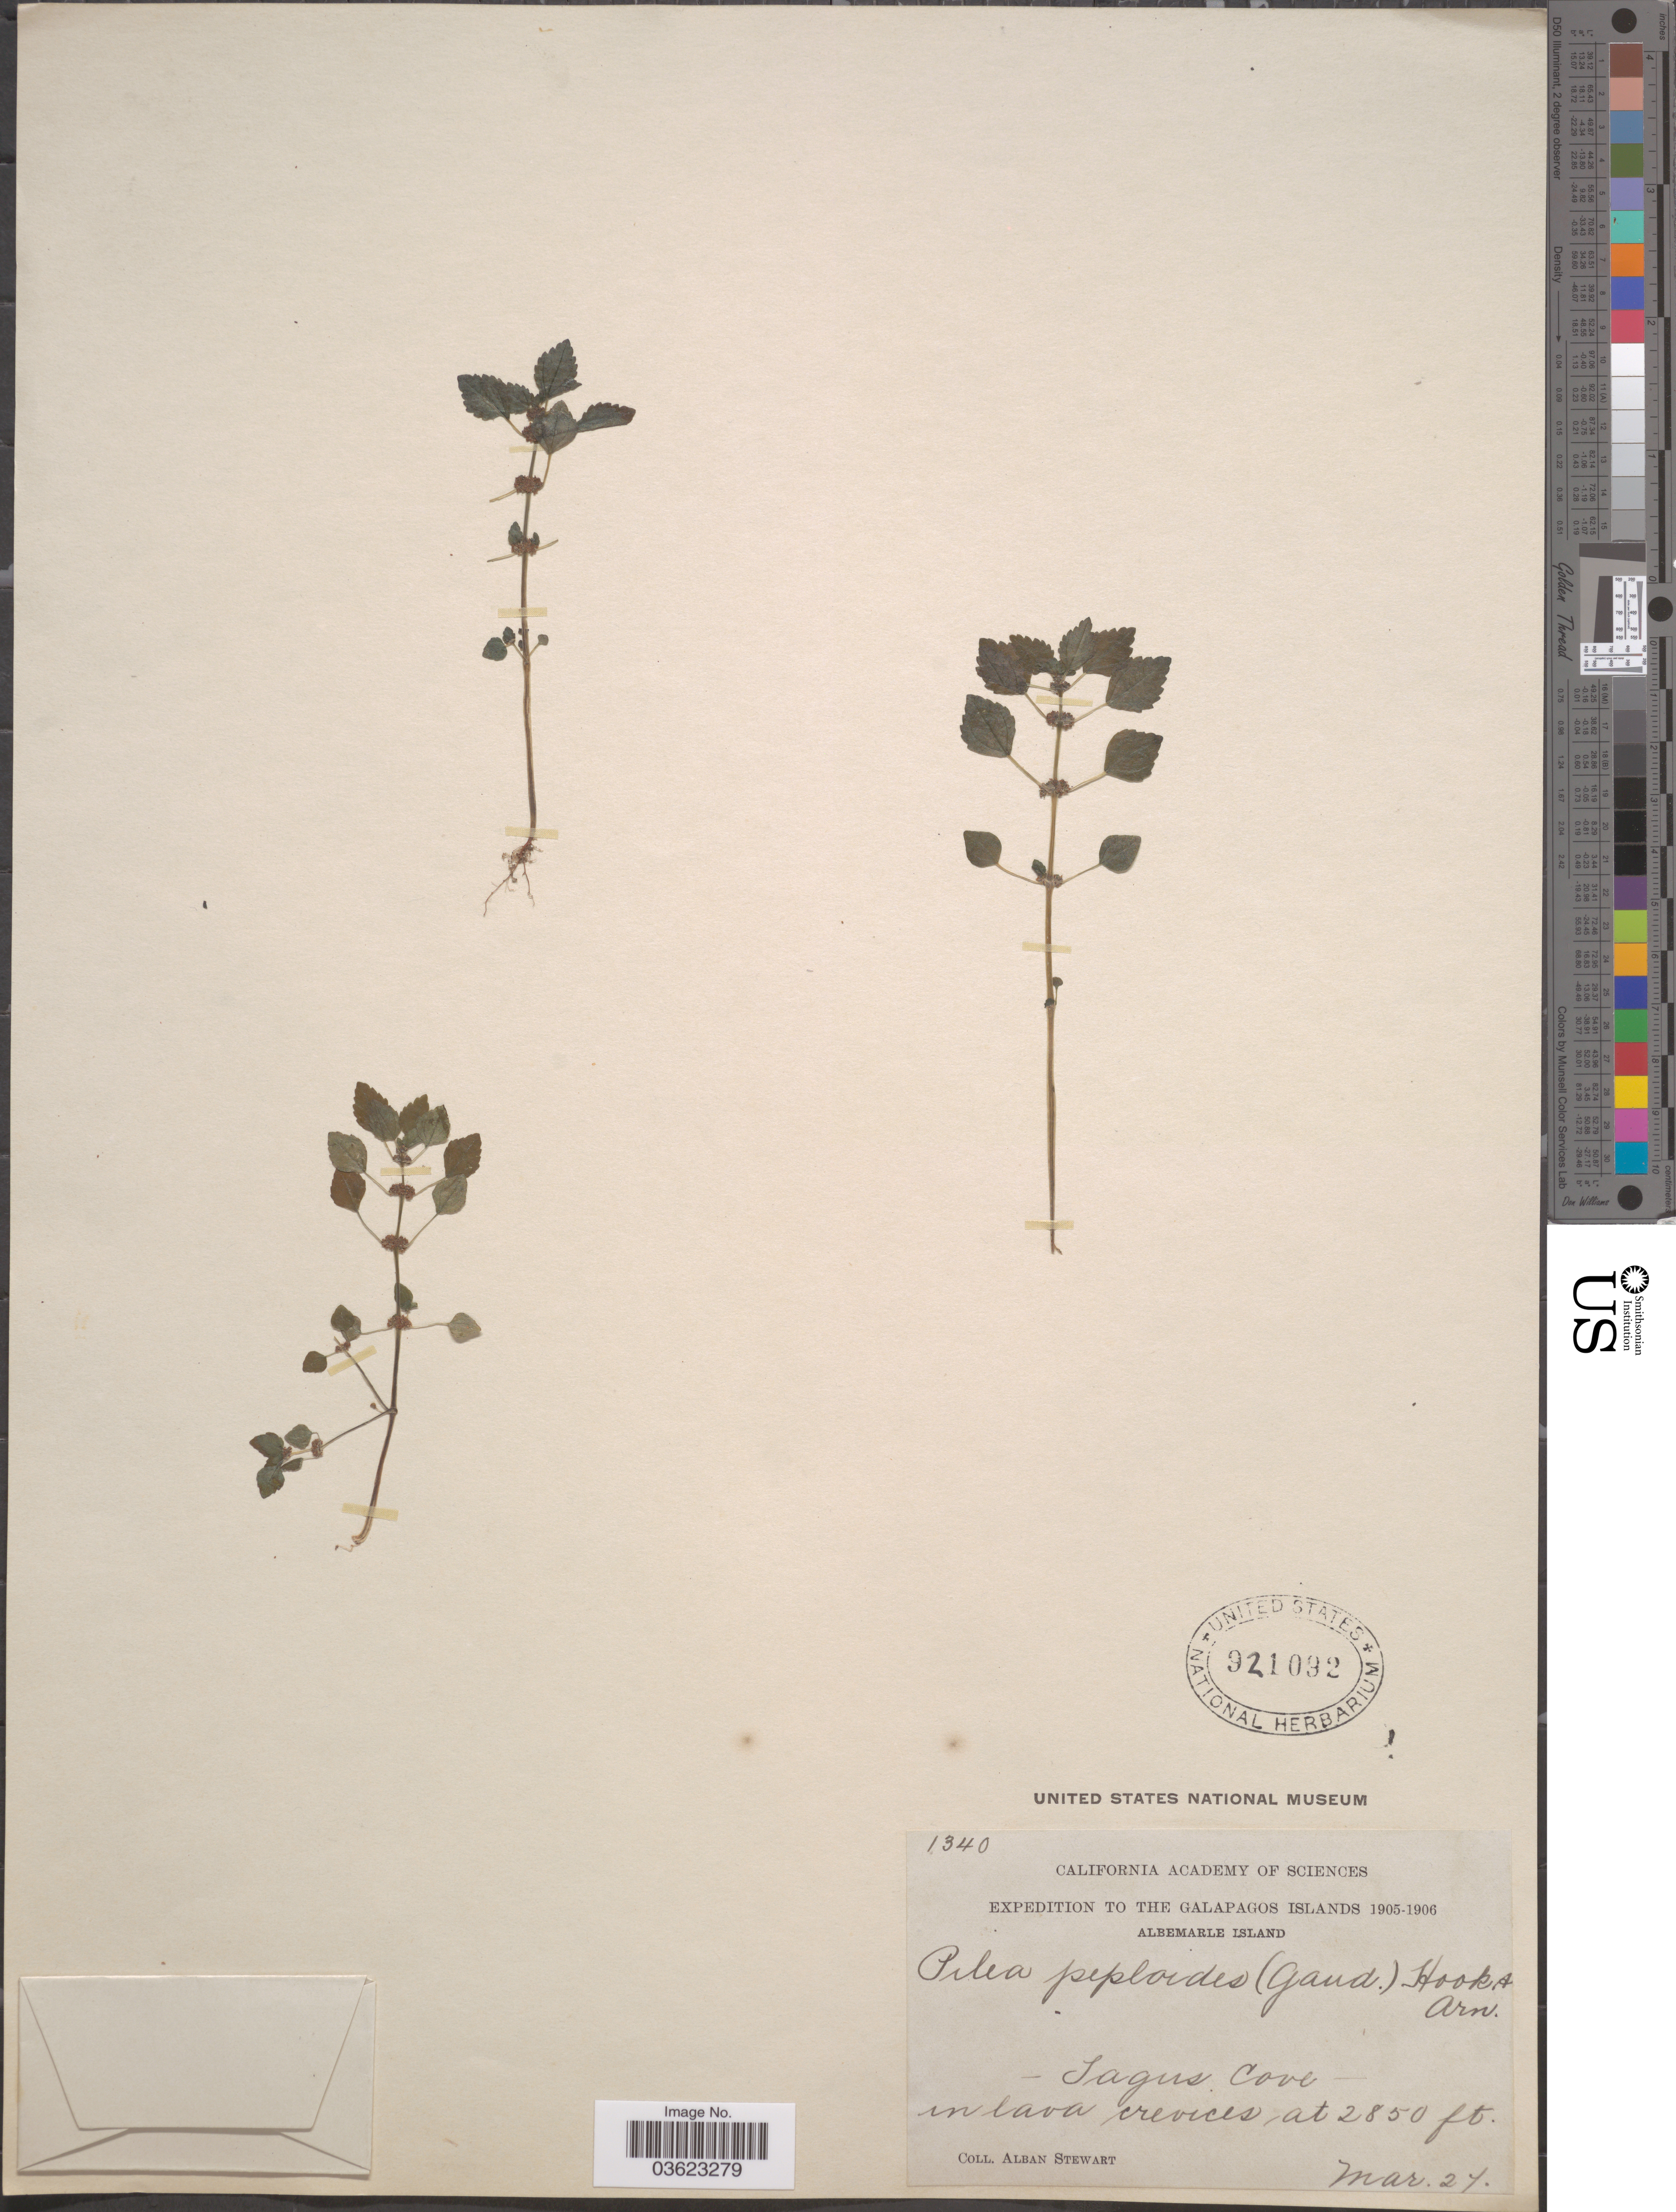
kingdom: Plantae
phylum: Tracheophyta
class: Magnoliopsida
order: Rosales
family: Urticaceae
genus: Pilea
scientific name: Pilea peploides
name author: (Gaudich.) Hook. & Arn.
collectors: A. Stewart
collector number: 1340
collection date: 1905-03-27/1906-03-27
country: Ecuador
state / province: Colón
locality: Galapagos Islands. Albemarle Island. Tagus Cove.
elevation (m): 869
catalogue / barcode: US 921092